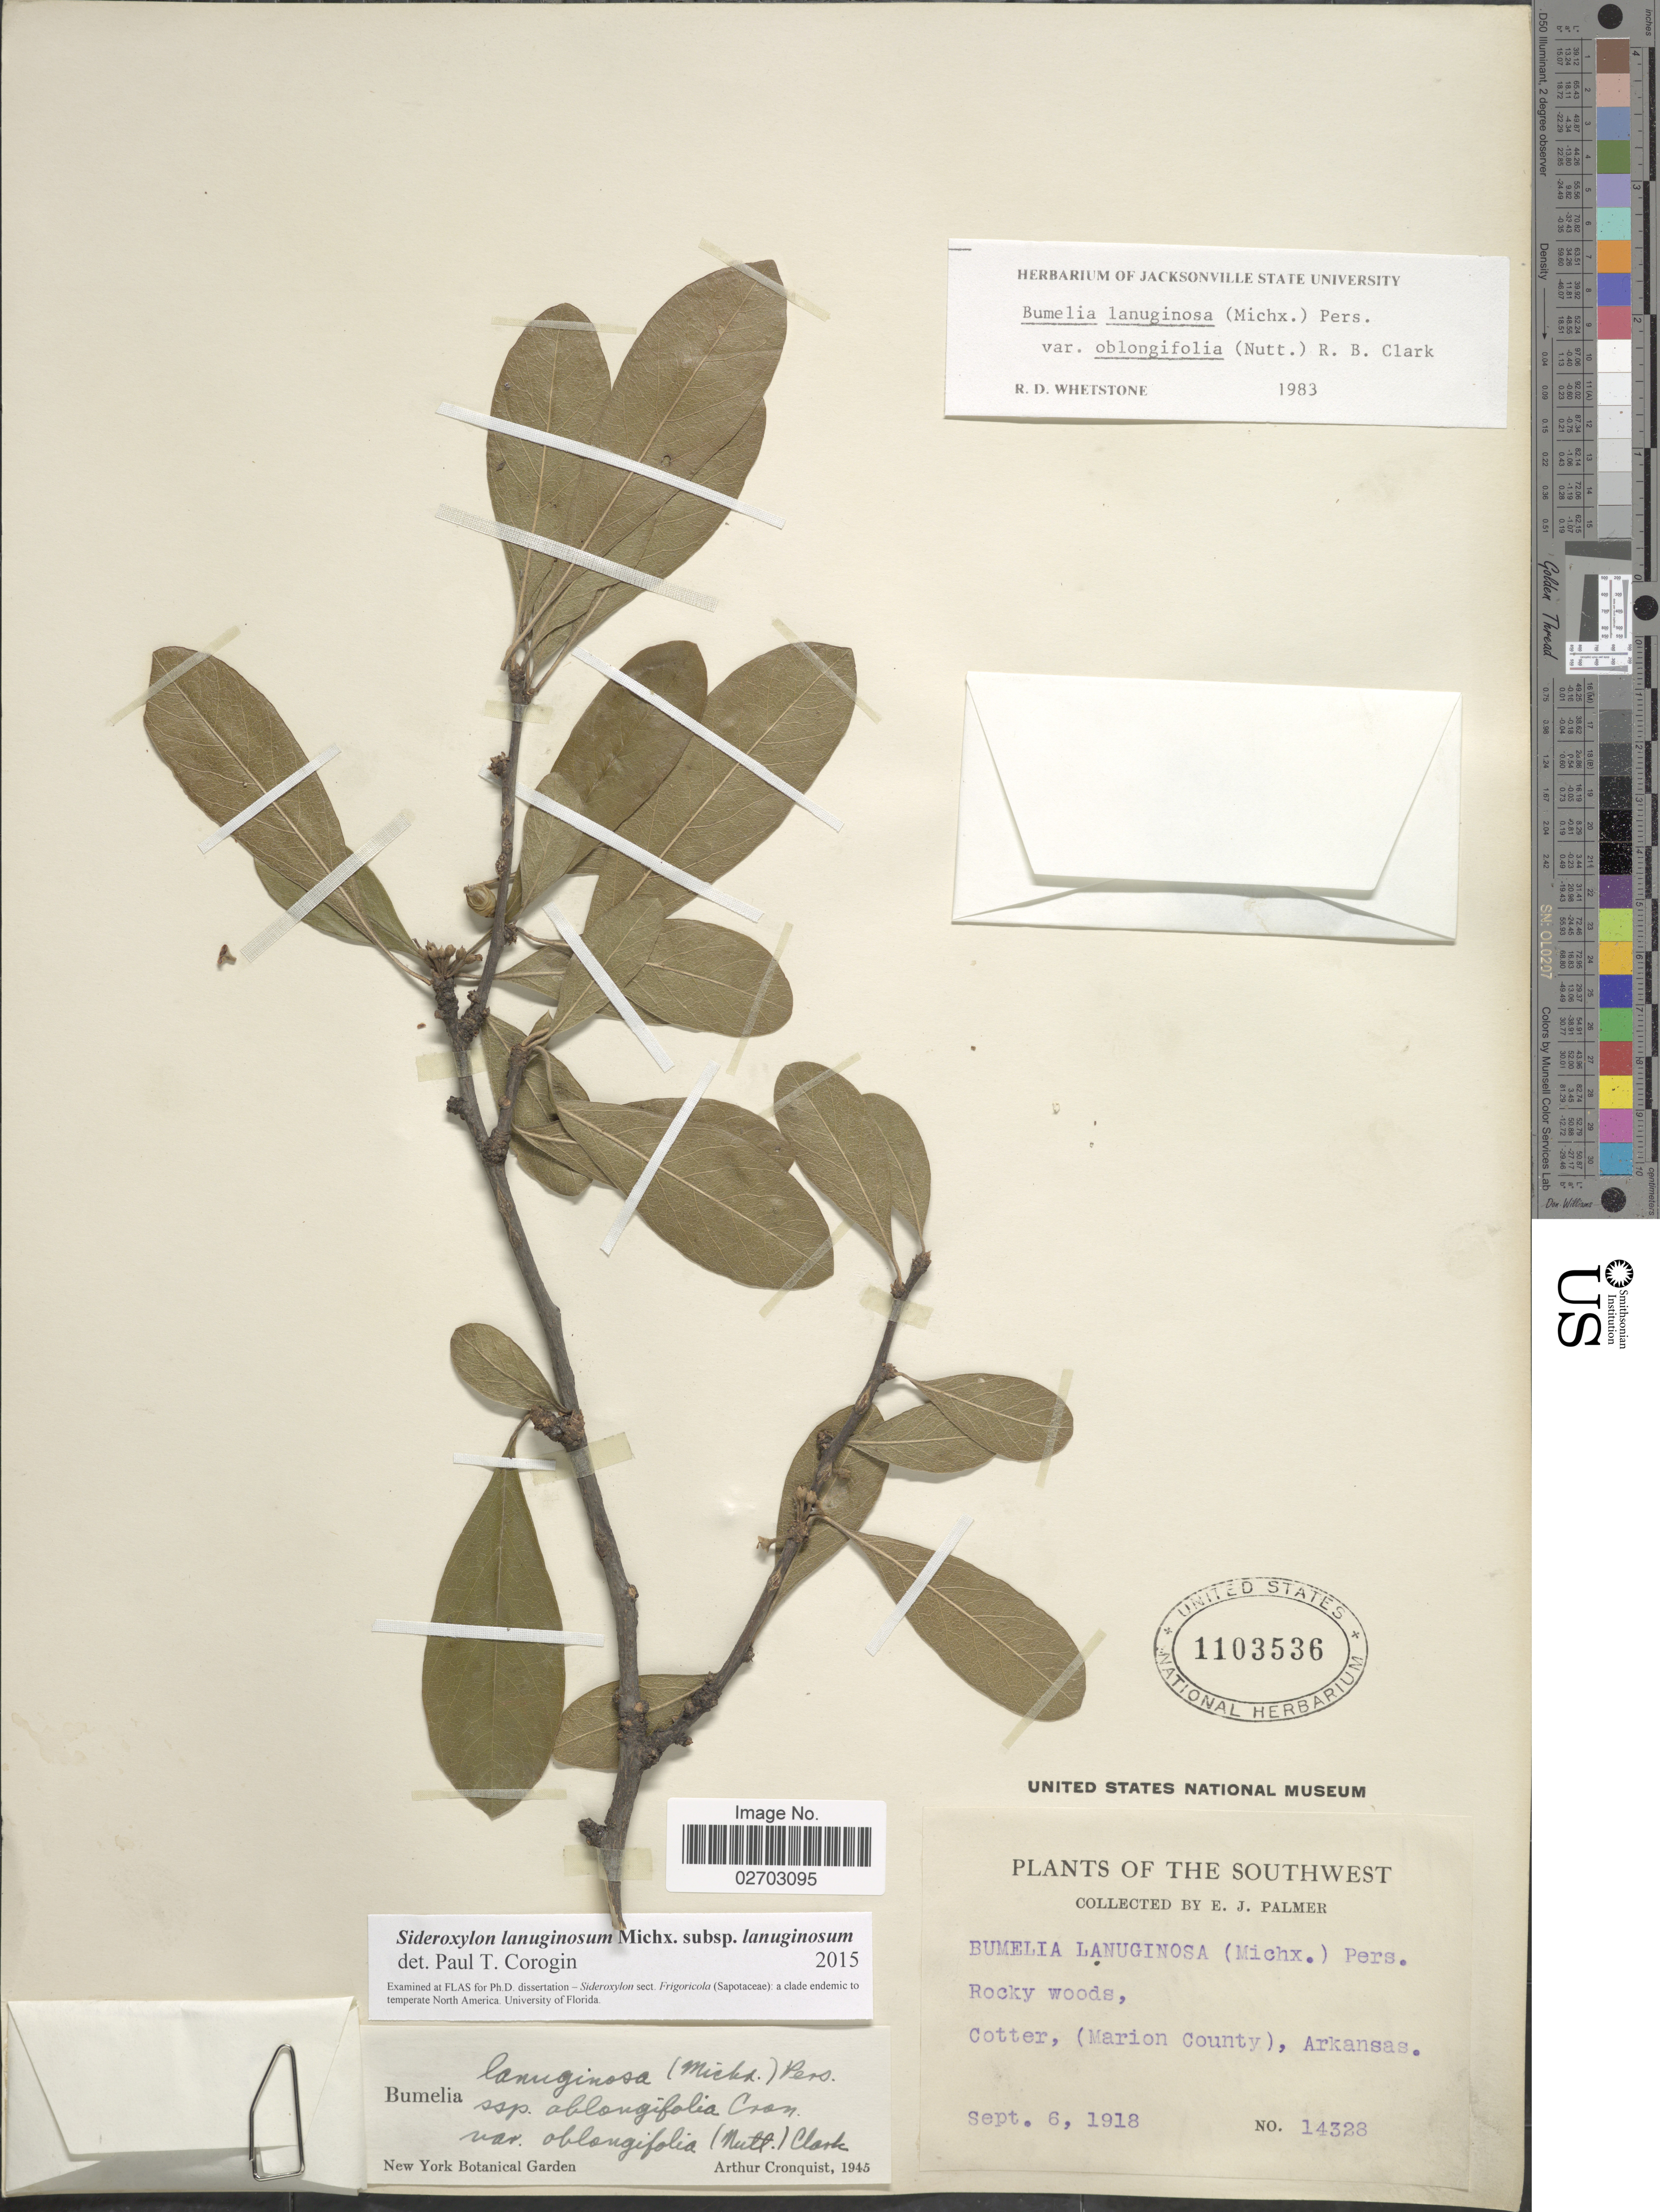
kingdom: Plantae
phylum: Tracheophyta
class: Magnoliopsida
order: Ericales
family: Sapotaceae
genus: Sideroxylon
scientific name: Sideroxylon lanuginosum subsp. lanuginosum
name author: Michx.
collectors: E. J. Palmer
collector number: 14328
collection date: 1918-09-06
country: United States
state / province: Arkansas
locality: Southwest, Cotter, (Marion County)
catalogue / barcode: US 1103536